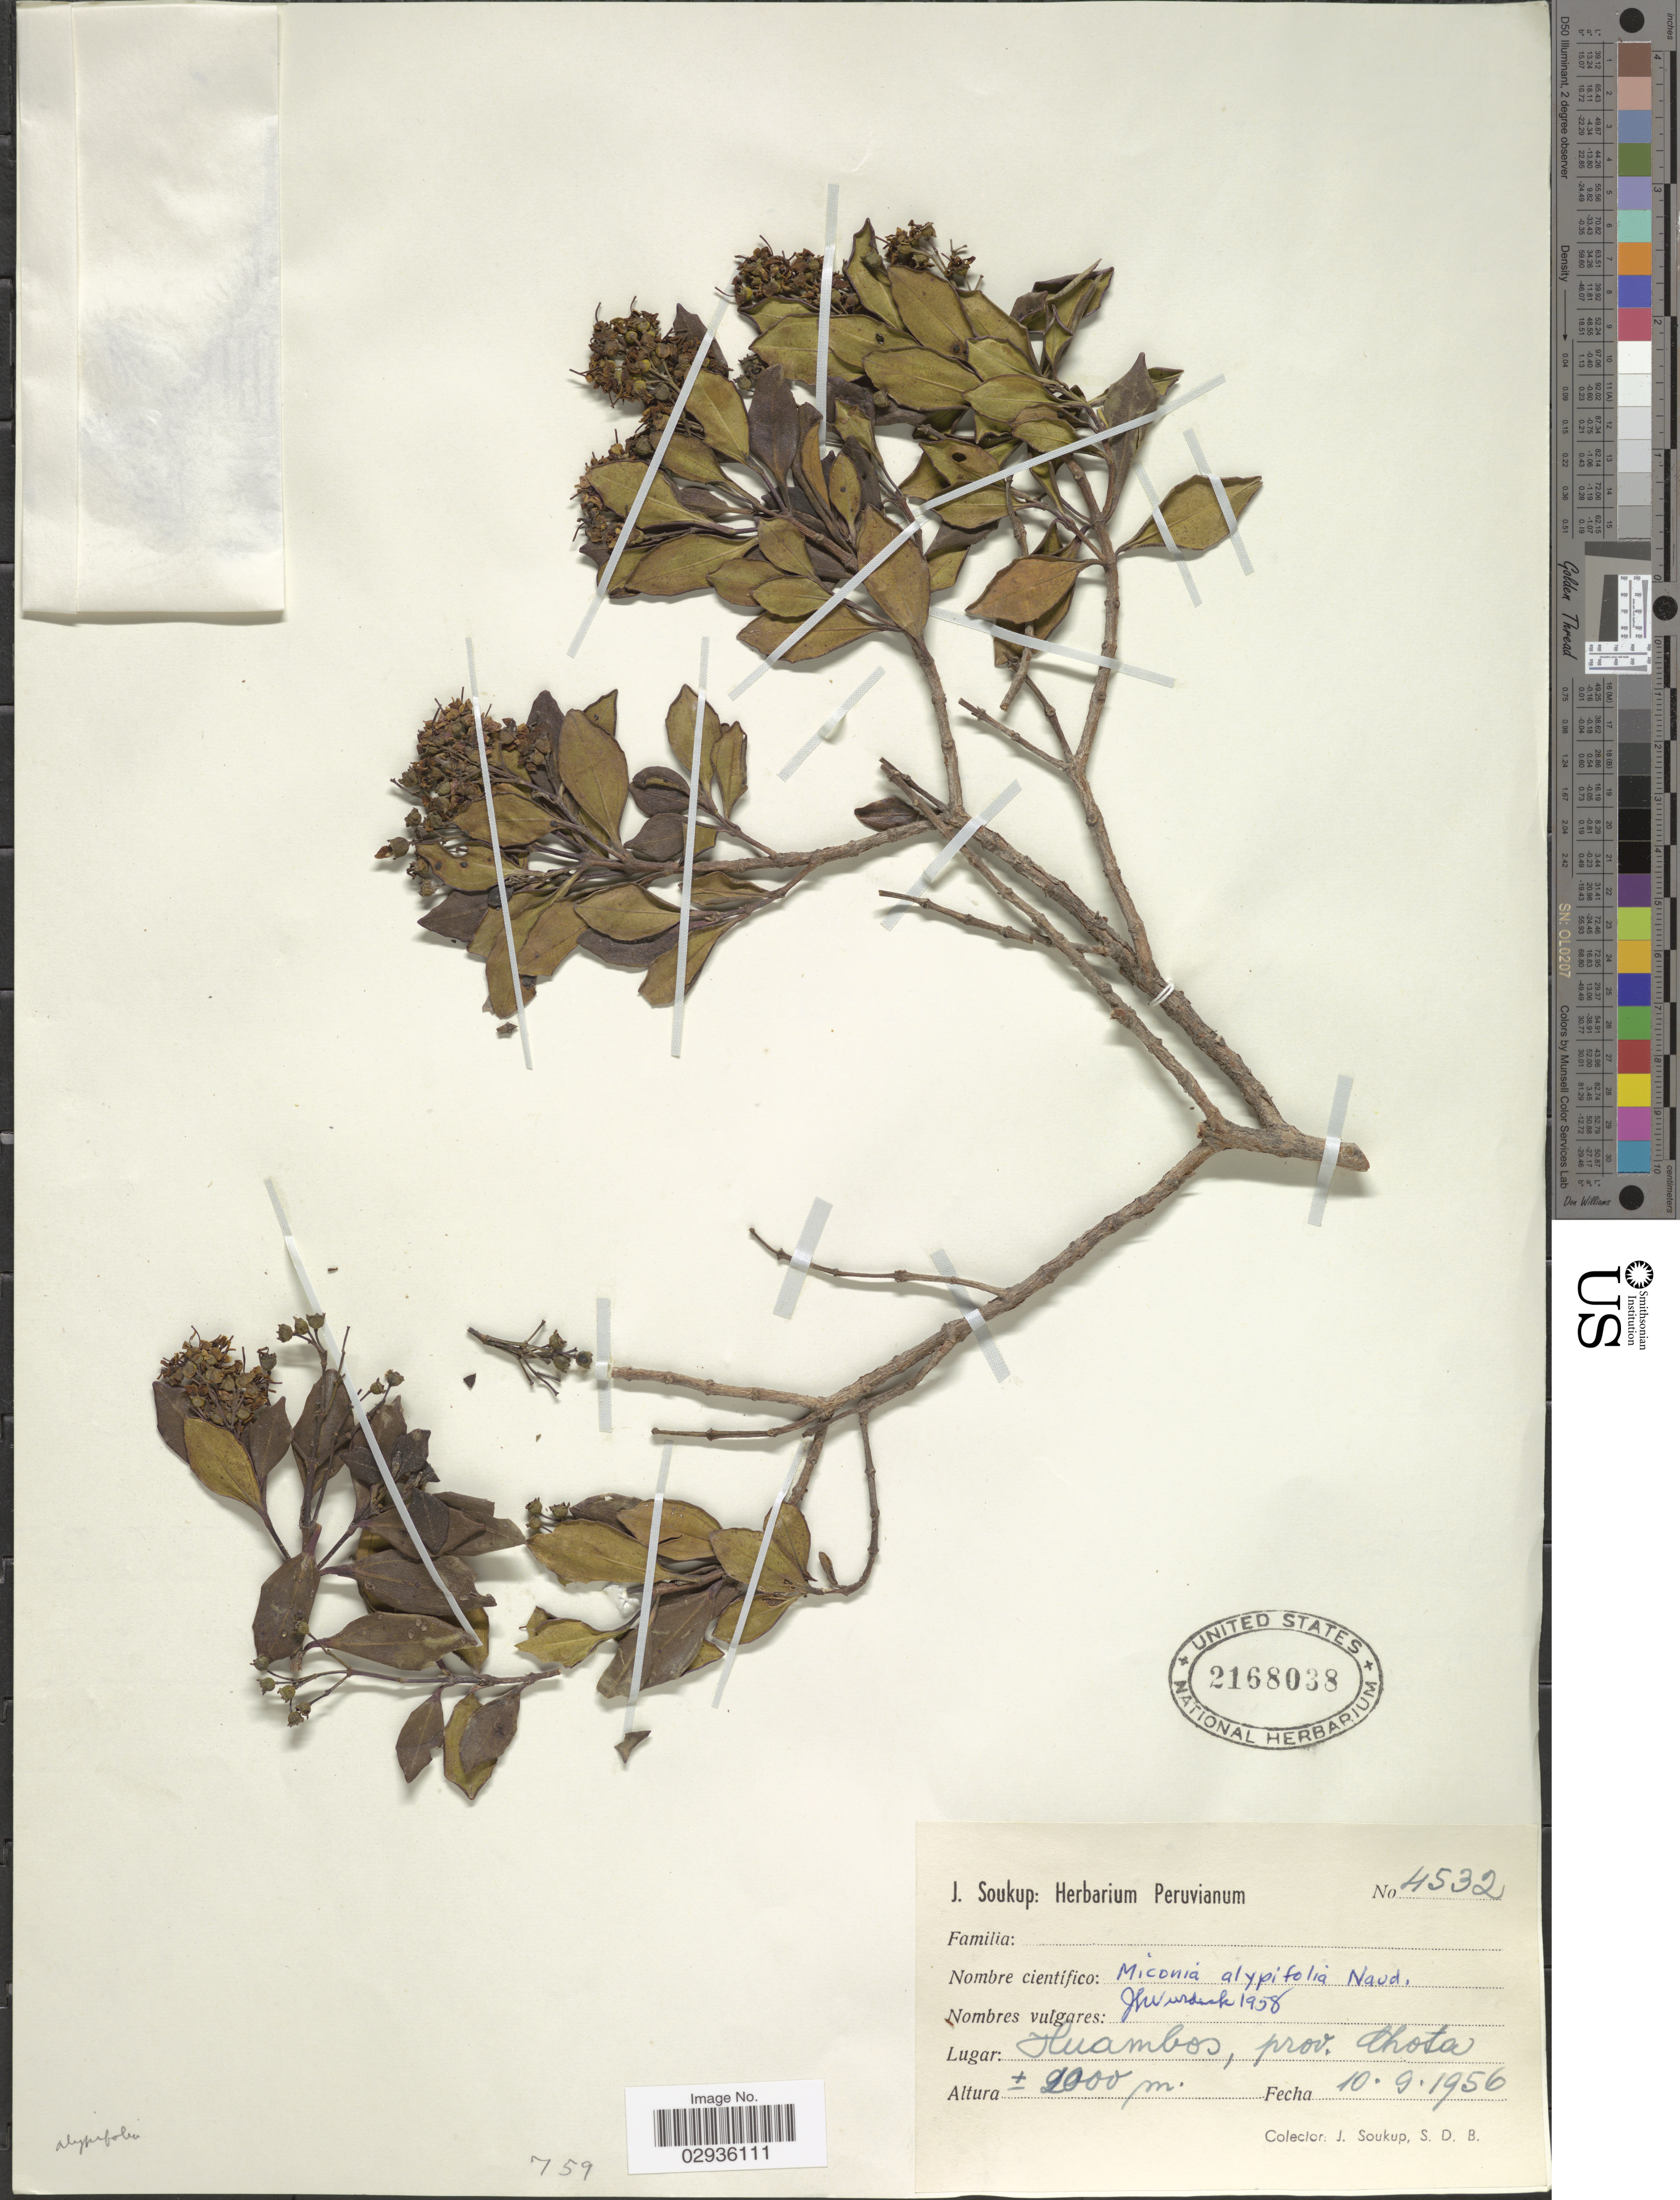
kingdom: Plantae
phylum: Tracheophyta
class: Magnoliopsida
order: Myrtales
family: Melastomataceae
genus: Miconia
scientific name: Miconia alypifolia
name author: Naudin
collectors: J. Soukup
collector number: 4532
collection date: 1956-09-10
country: Peru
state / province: Cajamarca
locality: Huambos, prov. Chota.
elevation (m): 2000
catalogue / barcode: US 2168038